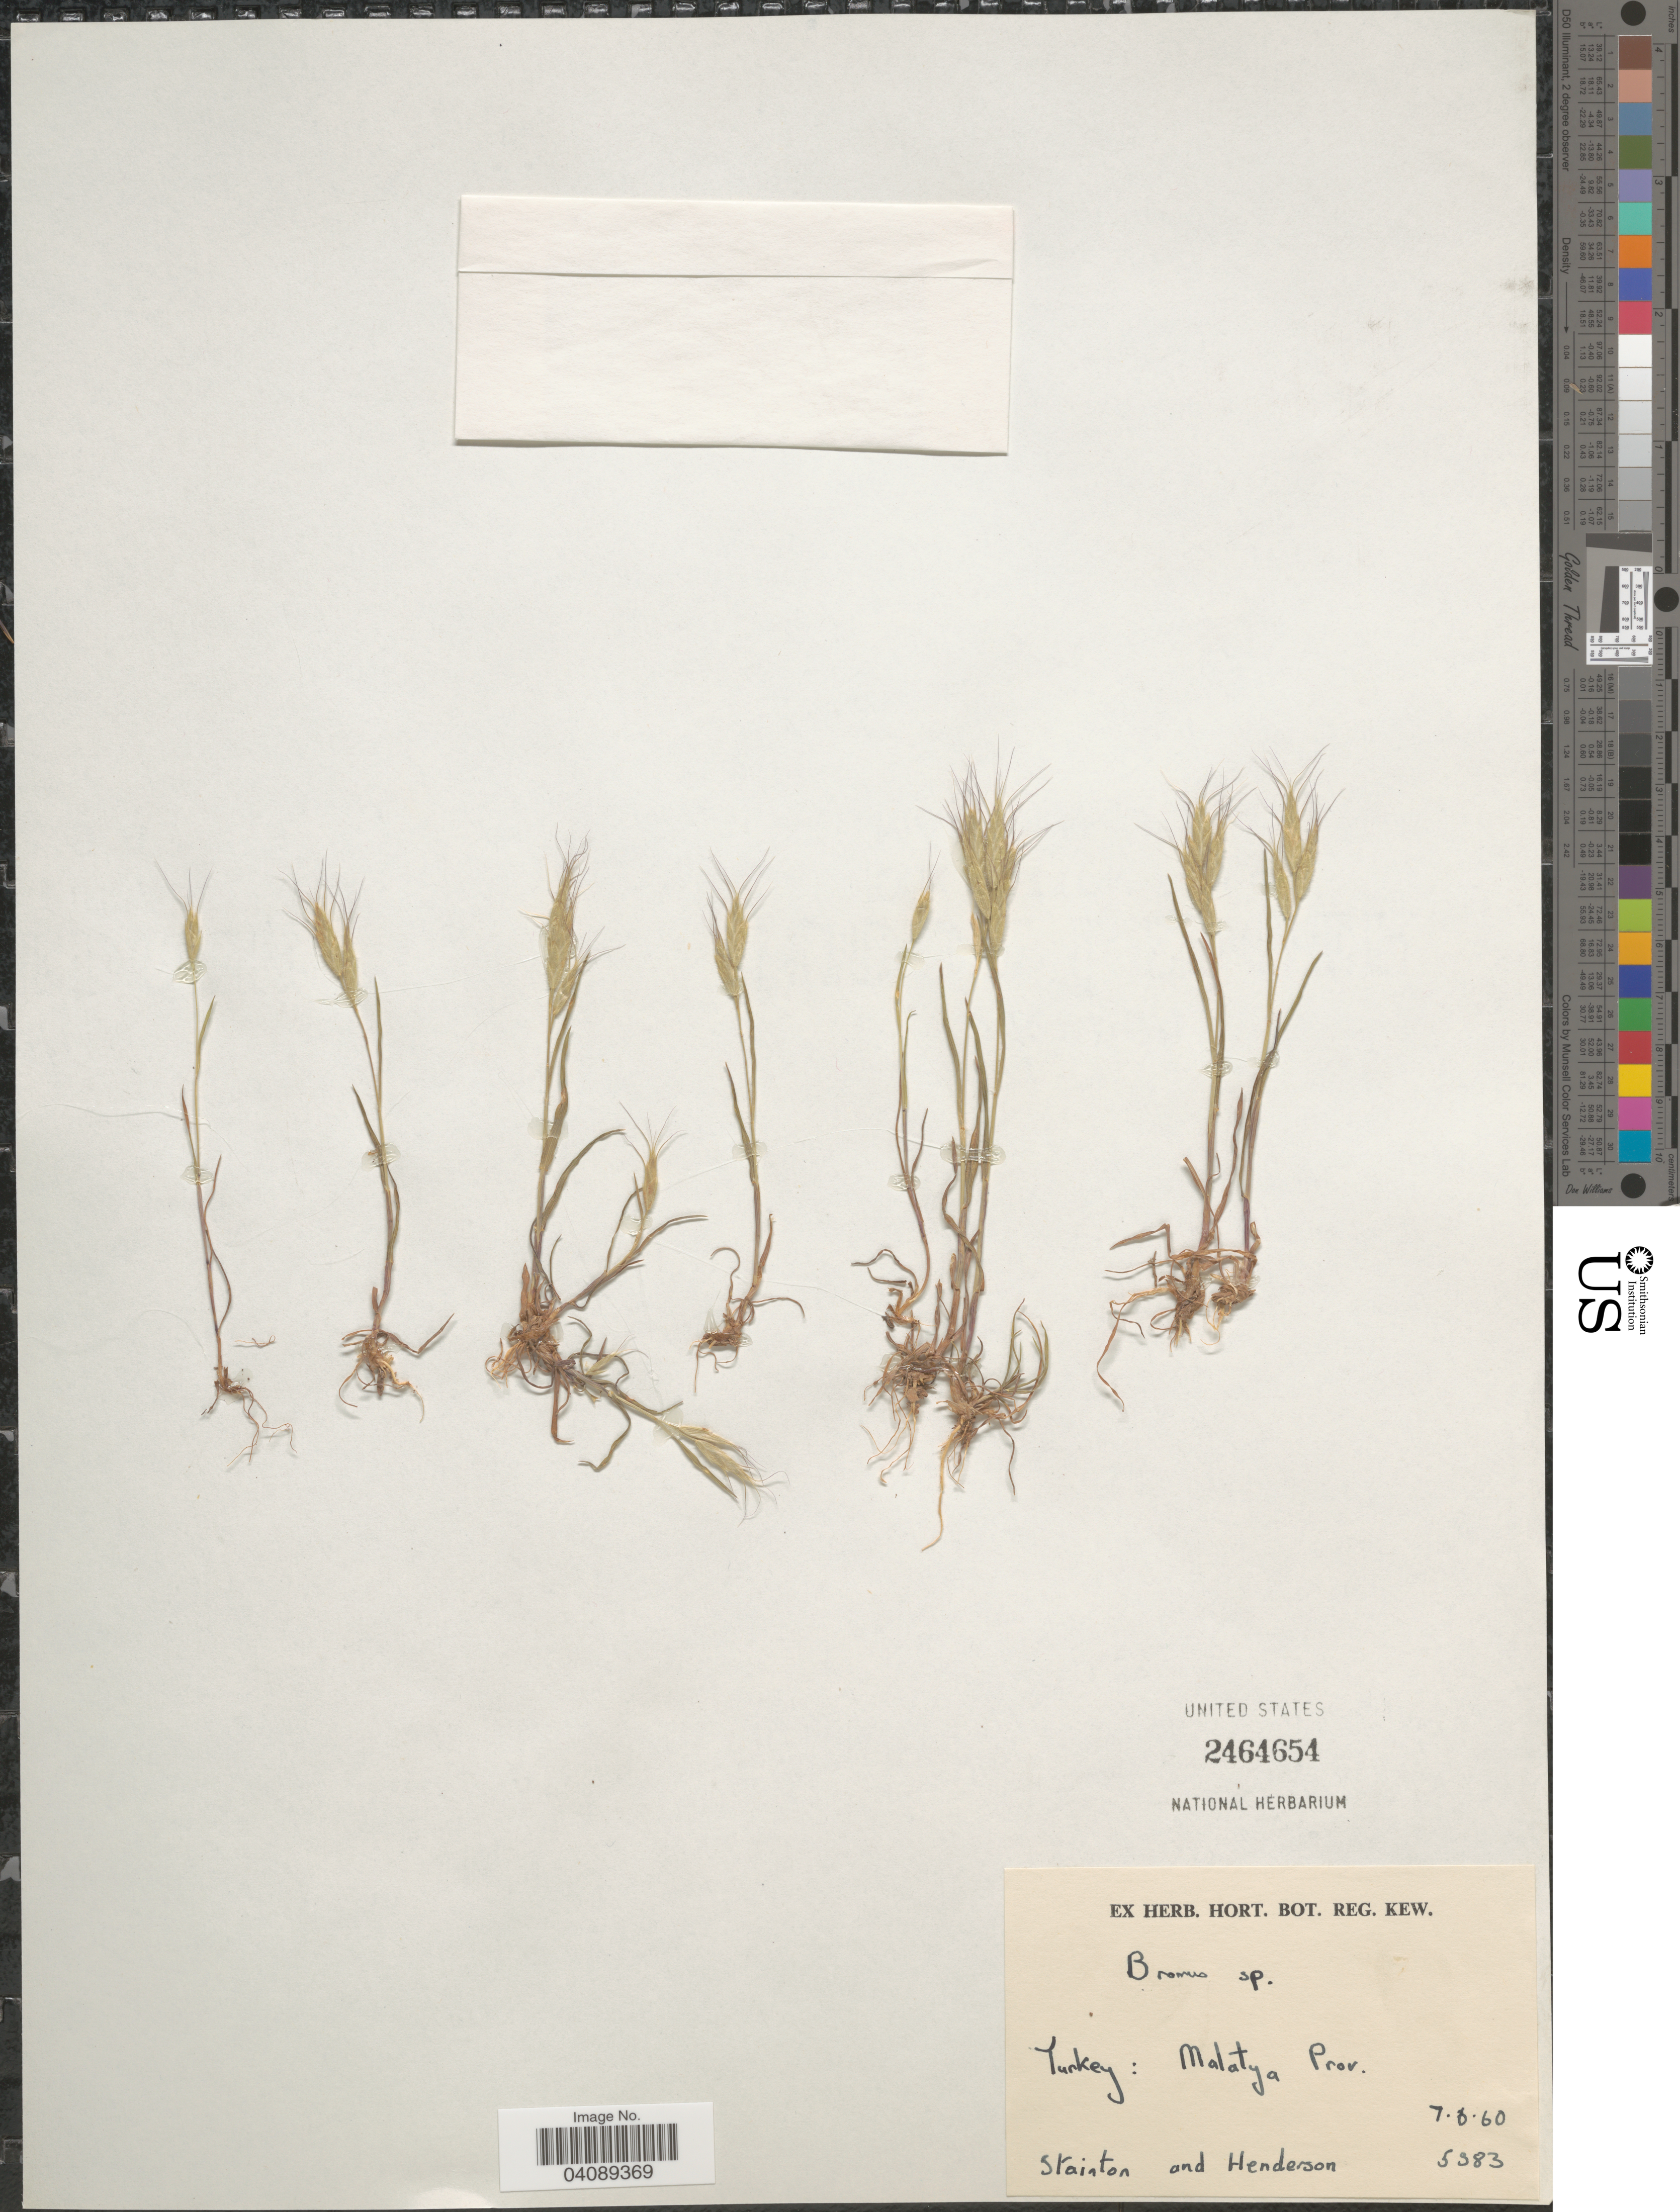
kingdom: Plantae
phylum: Tracheophyta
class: Liliopsida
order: Poales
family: Poaceae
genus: Bromus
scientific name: Bromus sp.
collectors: -. Stainton & -. Henderson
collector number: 5383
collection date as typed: Transcribed d/m/y: 7/6/60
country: Turkey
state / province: Malatya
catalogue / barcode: US 2464654